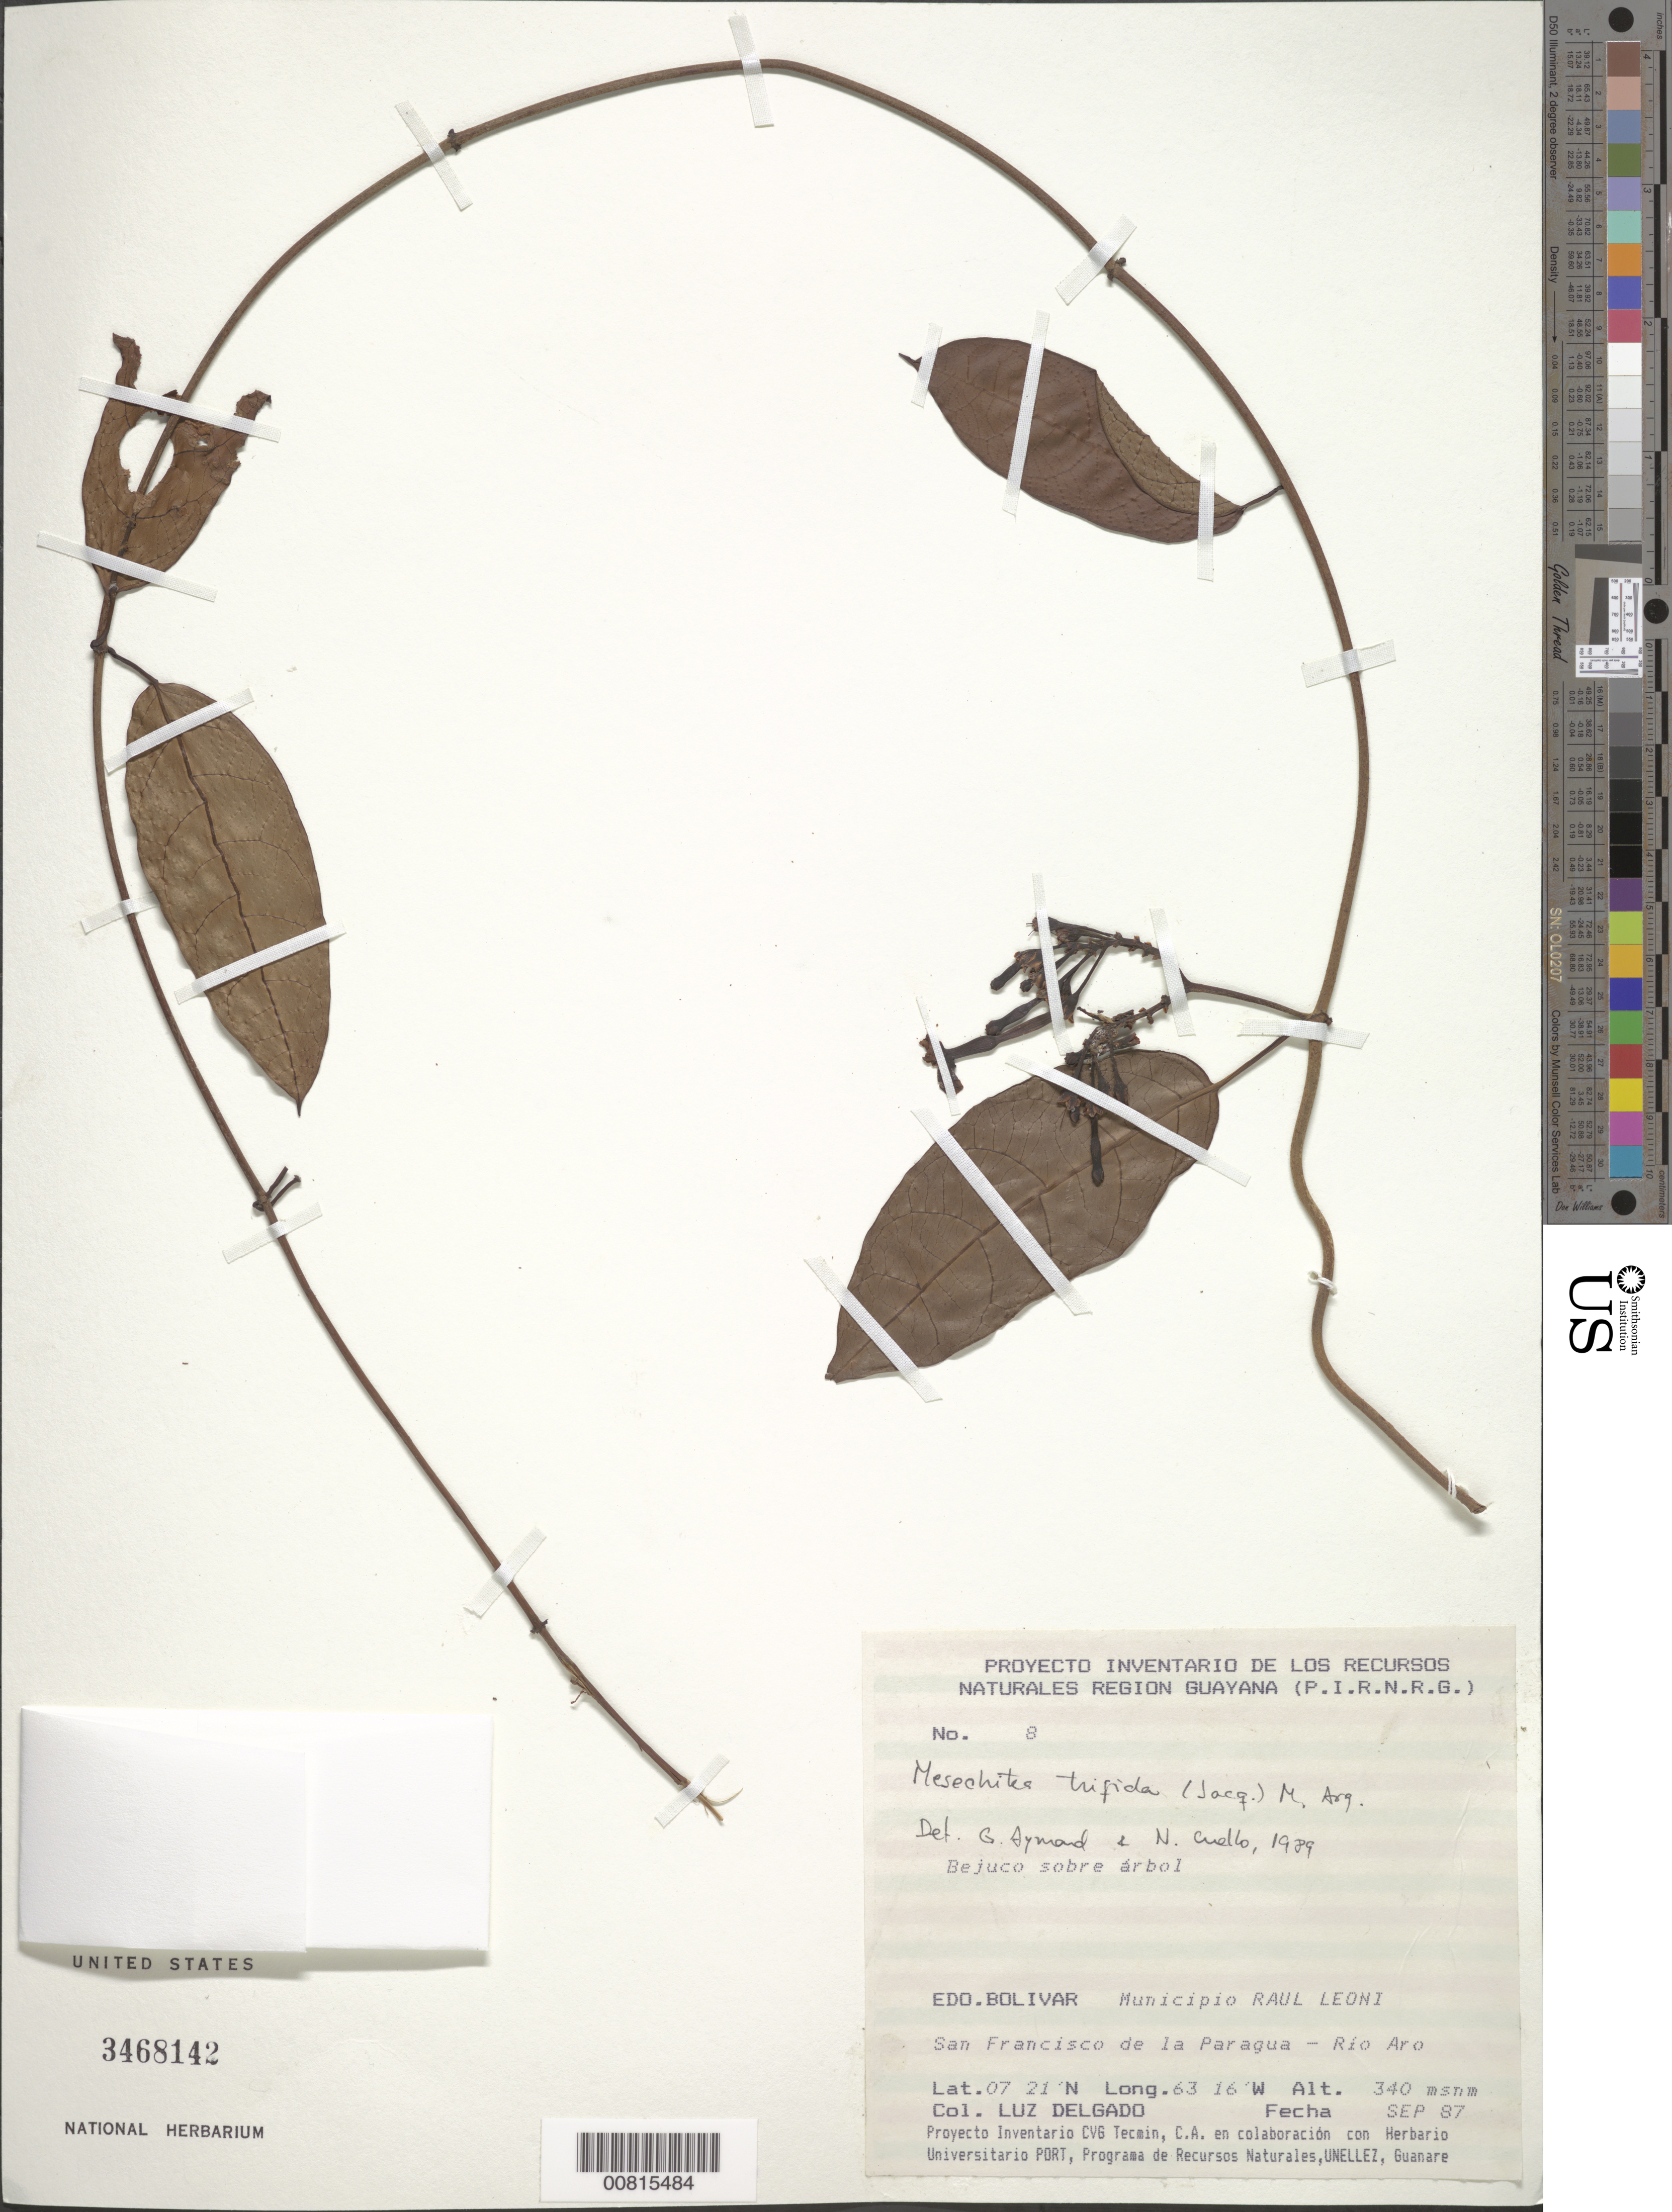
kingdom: Plantae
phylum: Tracheophyta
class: Magnoliopsida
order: Gentianales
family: Apocynaceae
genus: Mesechites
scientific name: Mesechites trifidus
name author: (Jacq.) Müll. Arg.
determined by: Aymard C., G. A.; Cuello, Nidia L.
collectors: L. Delgado V.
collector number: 8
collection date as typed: Sep-87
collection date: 1987-09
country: Venezuela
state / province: Bolívar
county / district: Angostura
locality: Mun. Raúl Leoni [=Angostura], San Francisco de la Paragua-Rio Aro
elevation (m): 340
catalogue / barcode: US 3468142